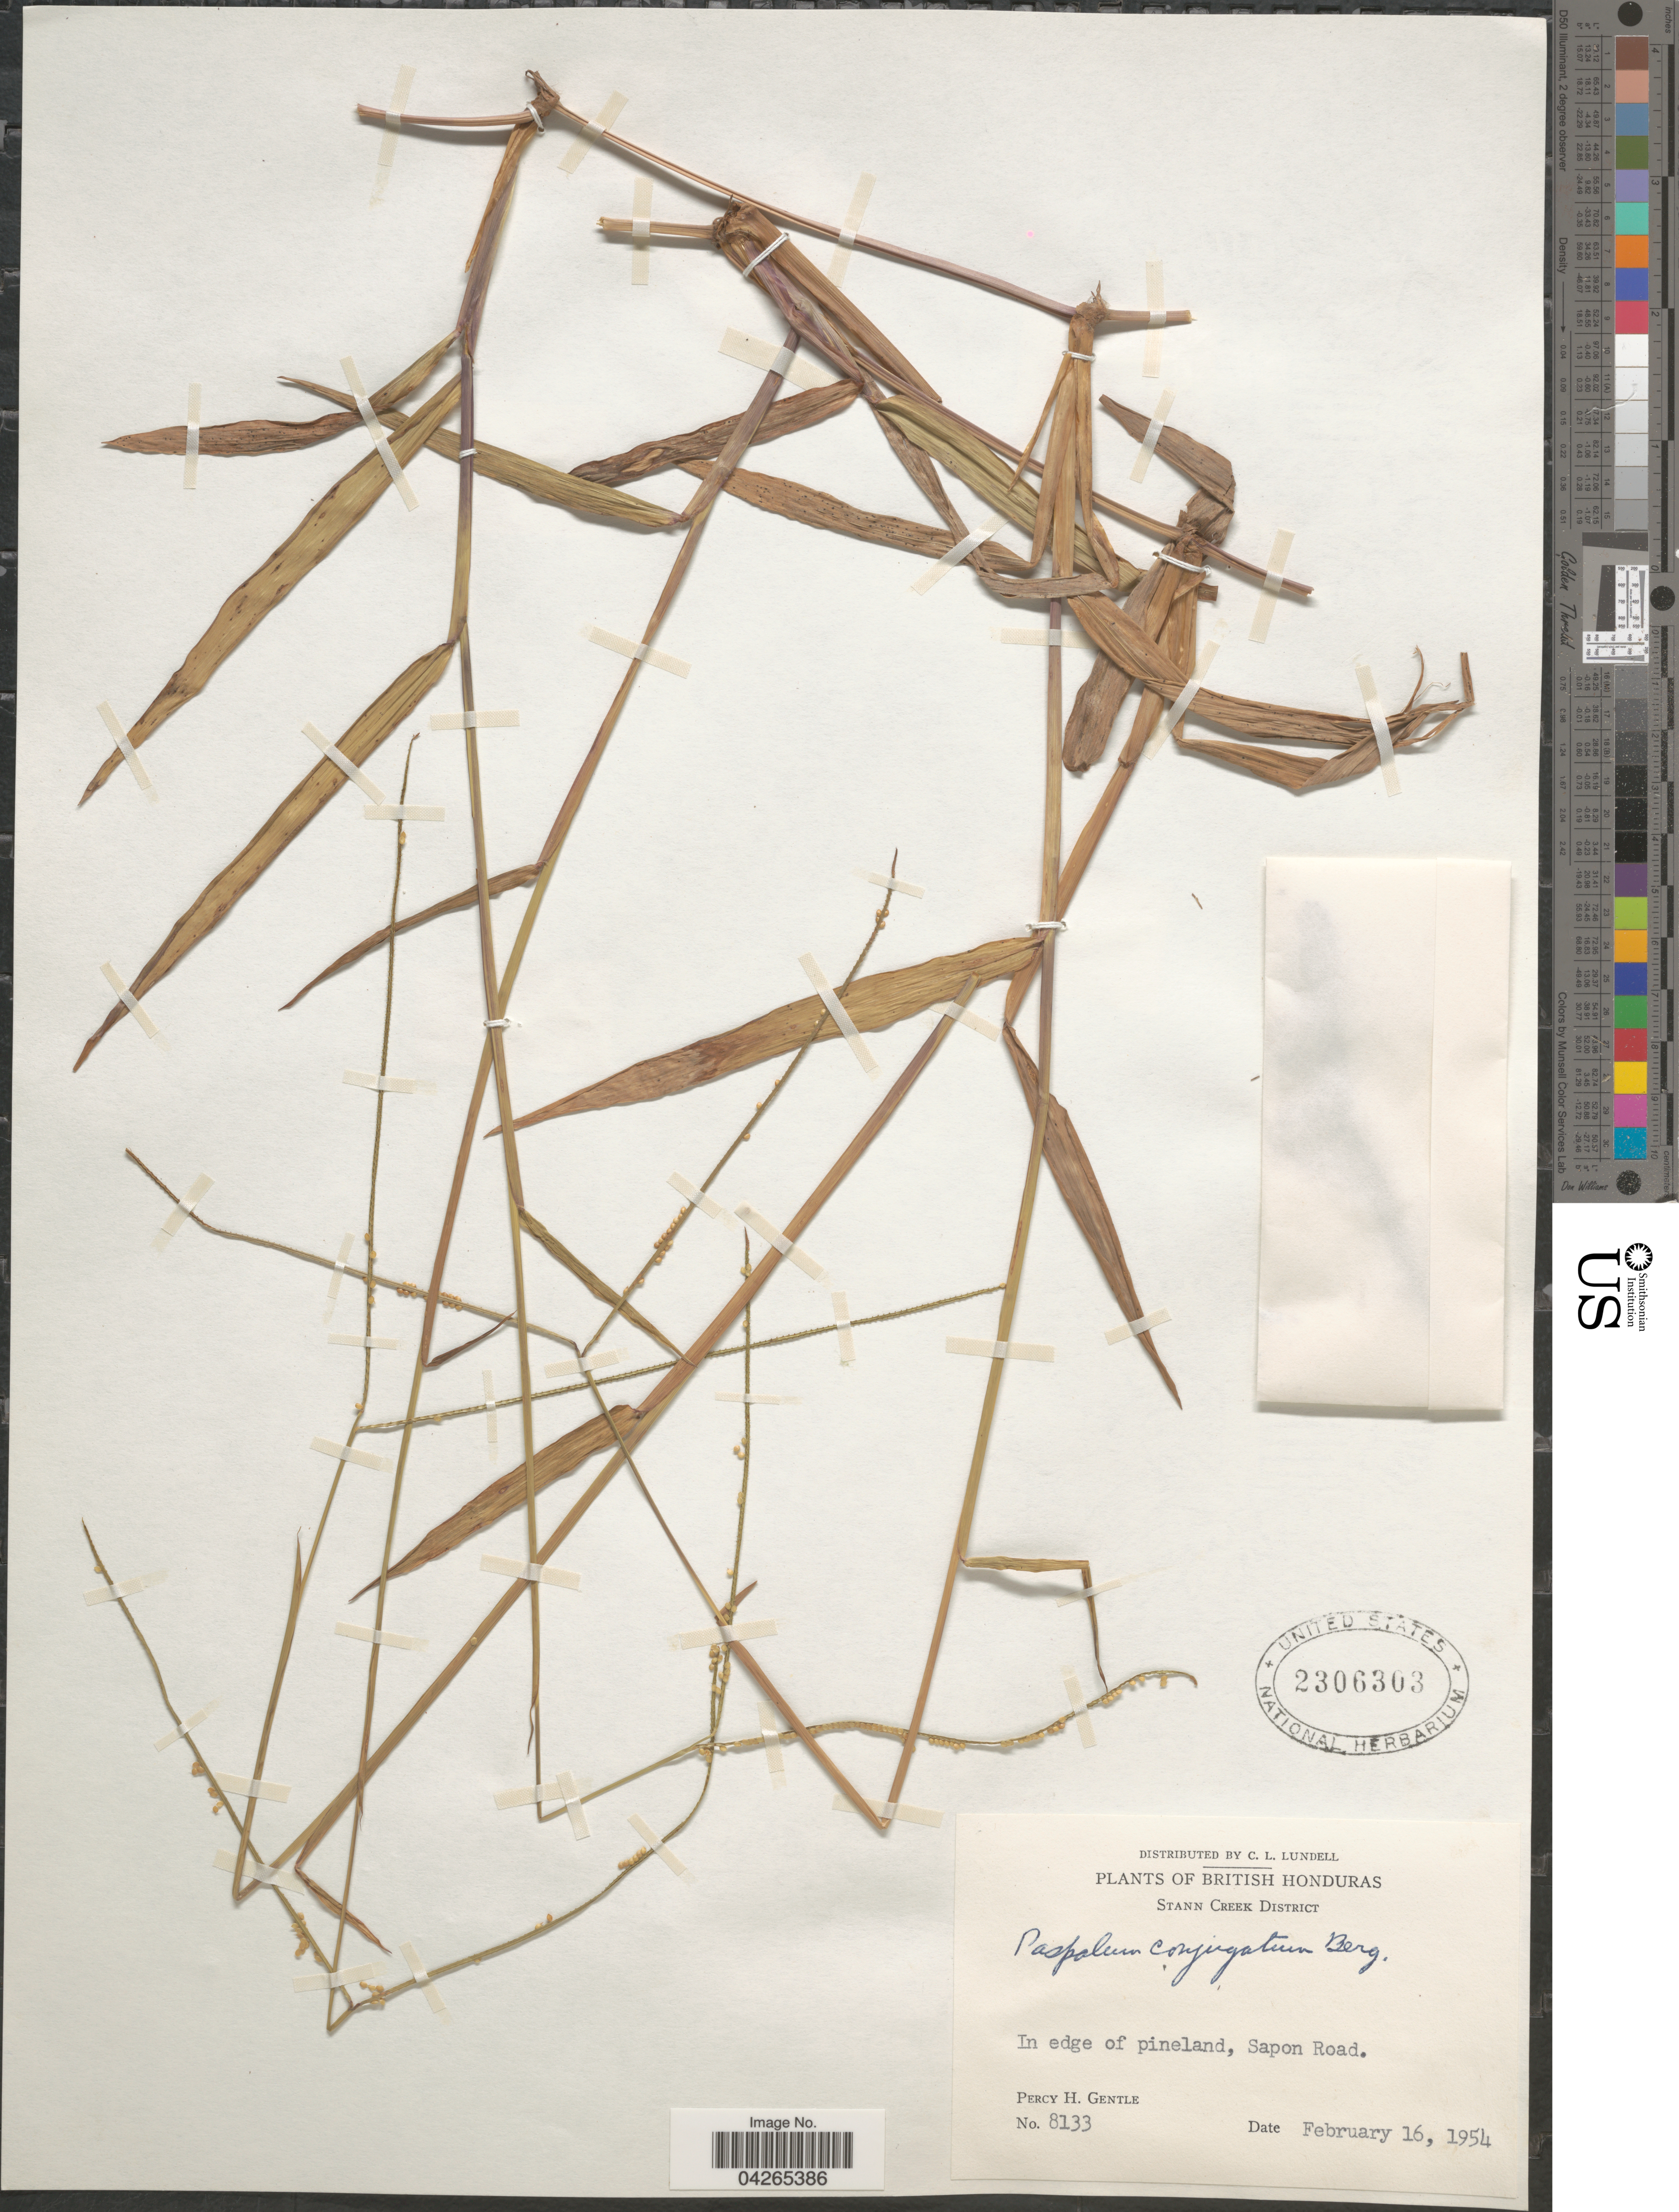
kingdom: Plantae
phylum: Tracheophyta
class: Liliopsida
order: Poales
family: Poaceae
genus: Paspalum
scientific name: Paspalum conjugatum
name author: P.J. Bergius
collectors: P. H. Gentle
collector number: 8133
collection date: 1954-02-16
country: Belize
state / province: Stann Creek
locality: British Honduras. Stann Creek District. In edge pineland, Sapon Road.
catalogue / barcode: US 2306303